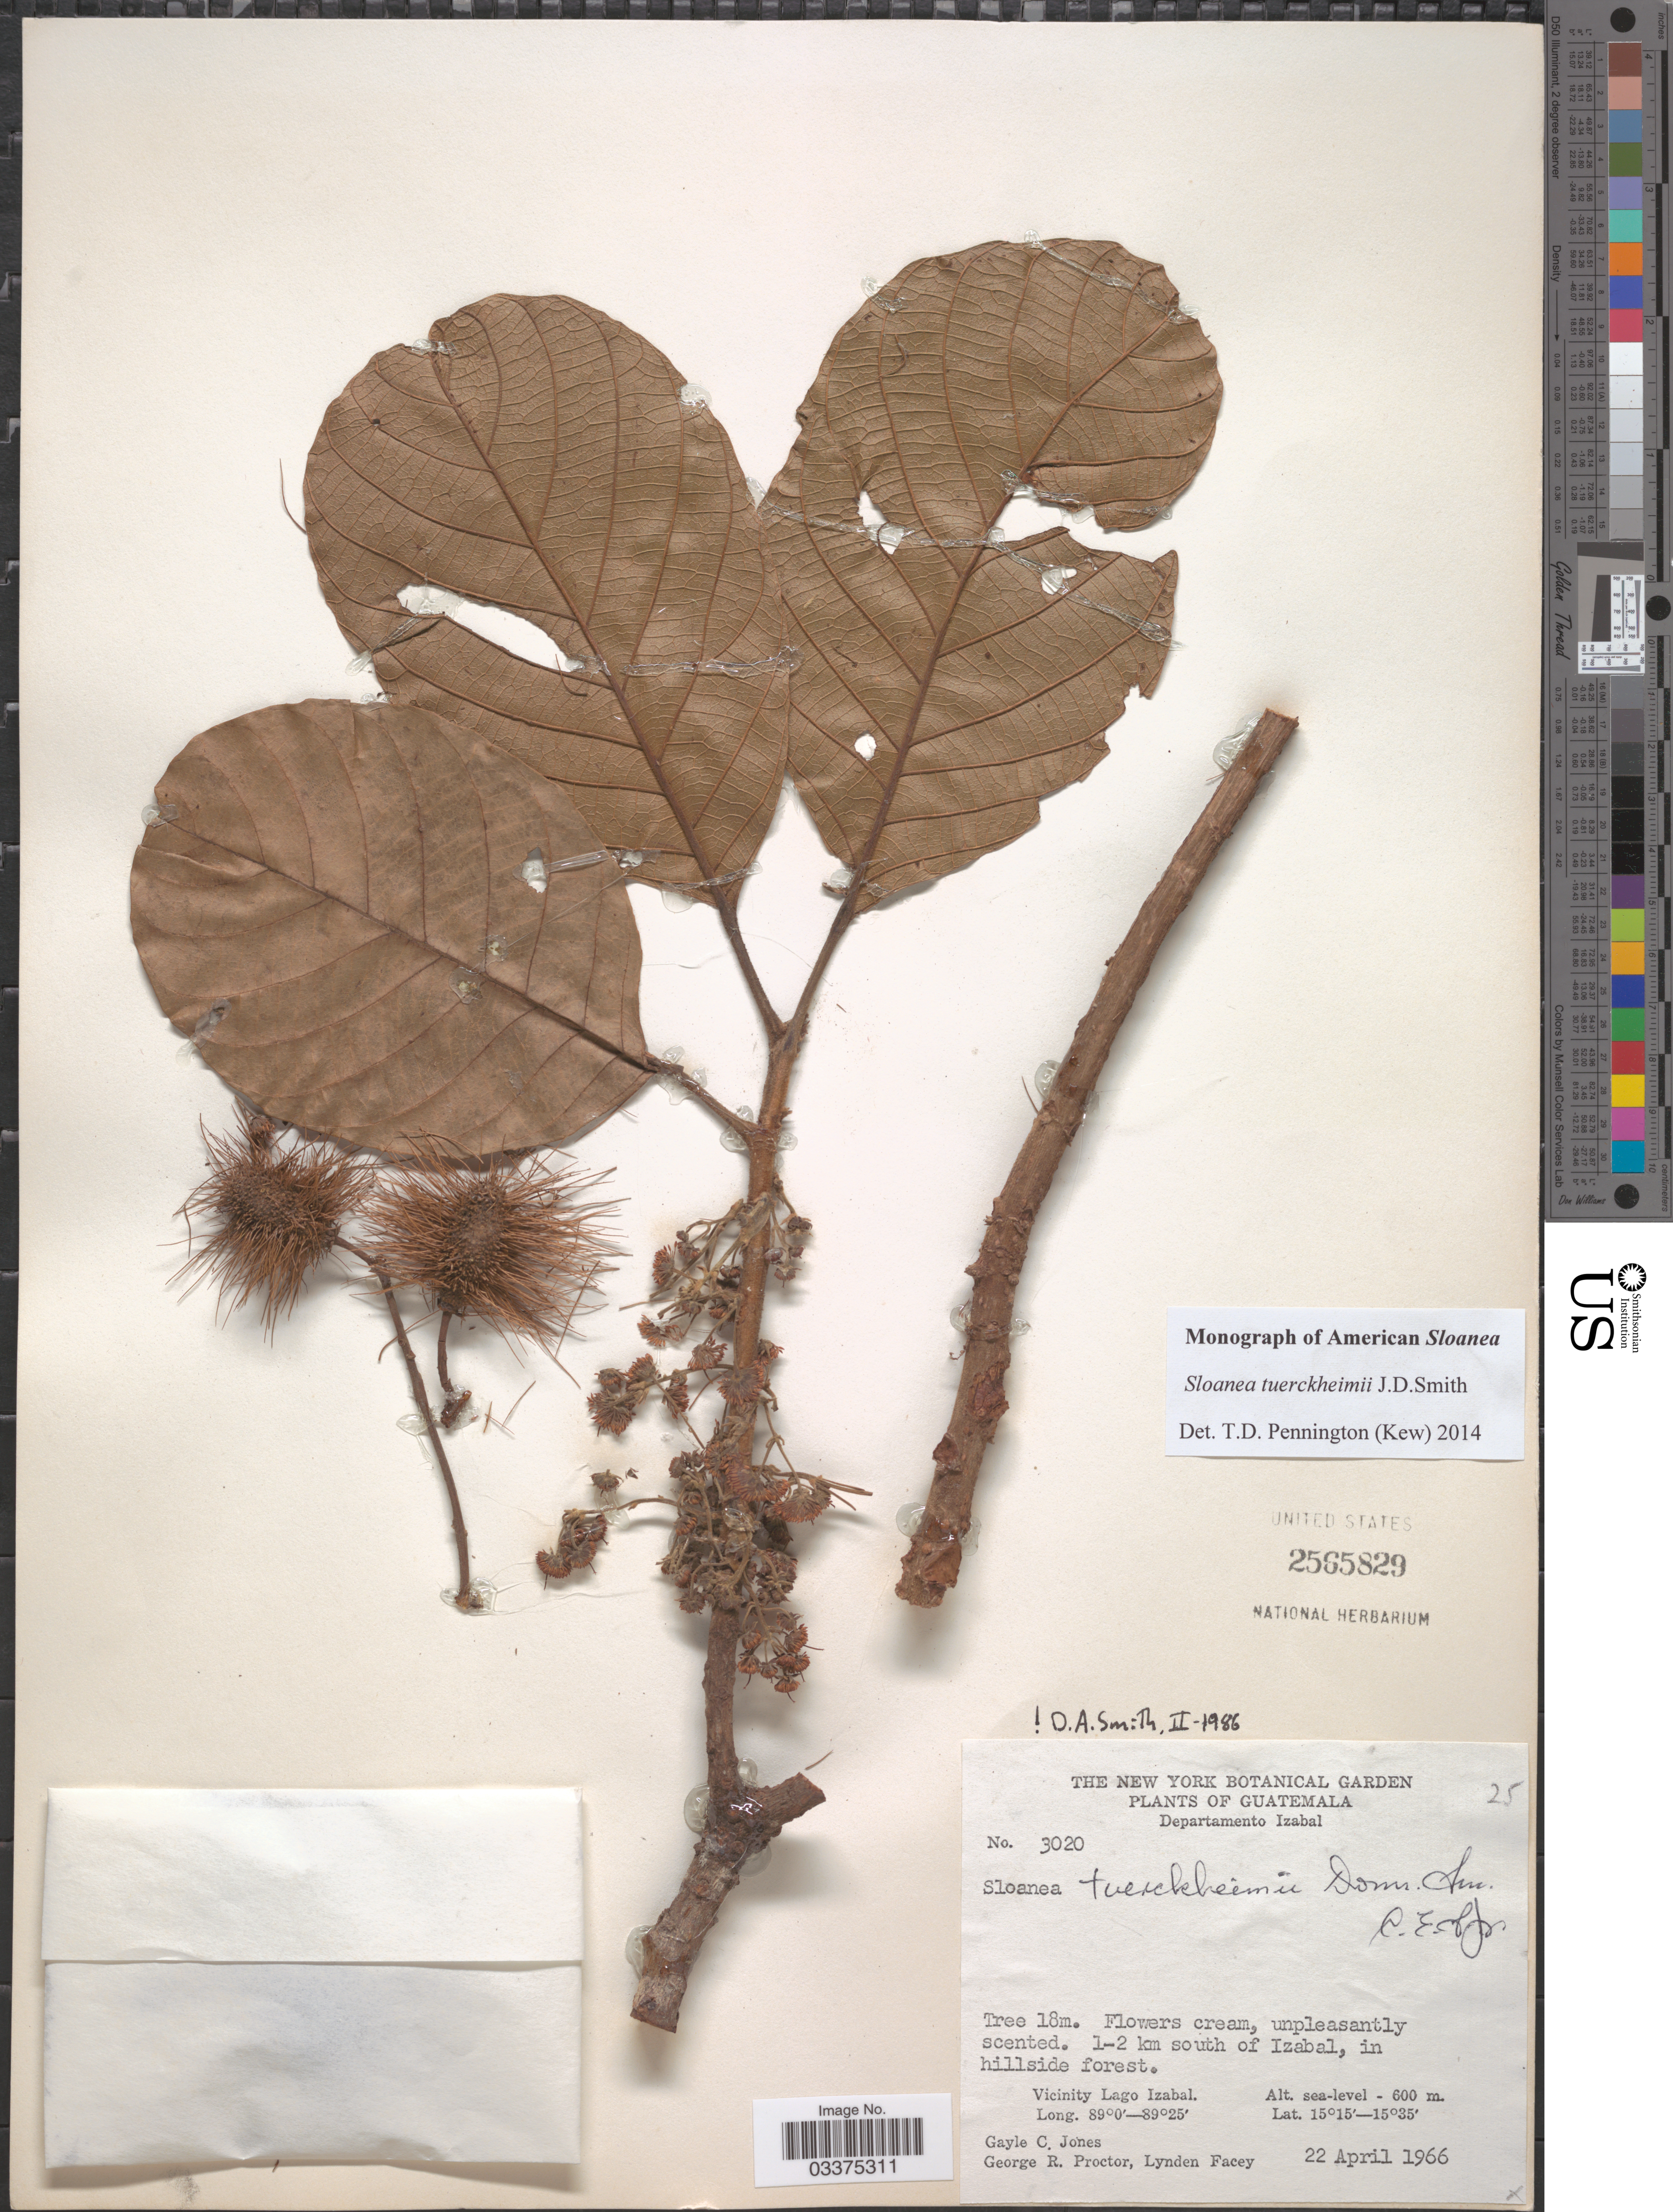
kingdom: Plantae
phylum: Tracheophyta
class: Magnoliopsida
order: Oxalidales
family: Elaeocarpaceae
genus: Sloanea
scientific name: Sloanea tuerckheimii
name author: Donn. Sm.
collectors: G. C. Jones, G. R. Proctor & L. Facey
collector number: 3020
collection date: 1966-04-22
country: Guatemala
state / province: Izabal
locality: Departamento Izabal. 1-2 km south of Izabal. Vicinity of Lago Izabal.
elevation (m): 0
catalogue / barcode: US 2565829